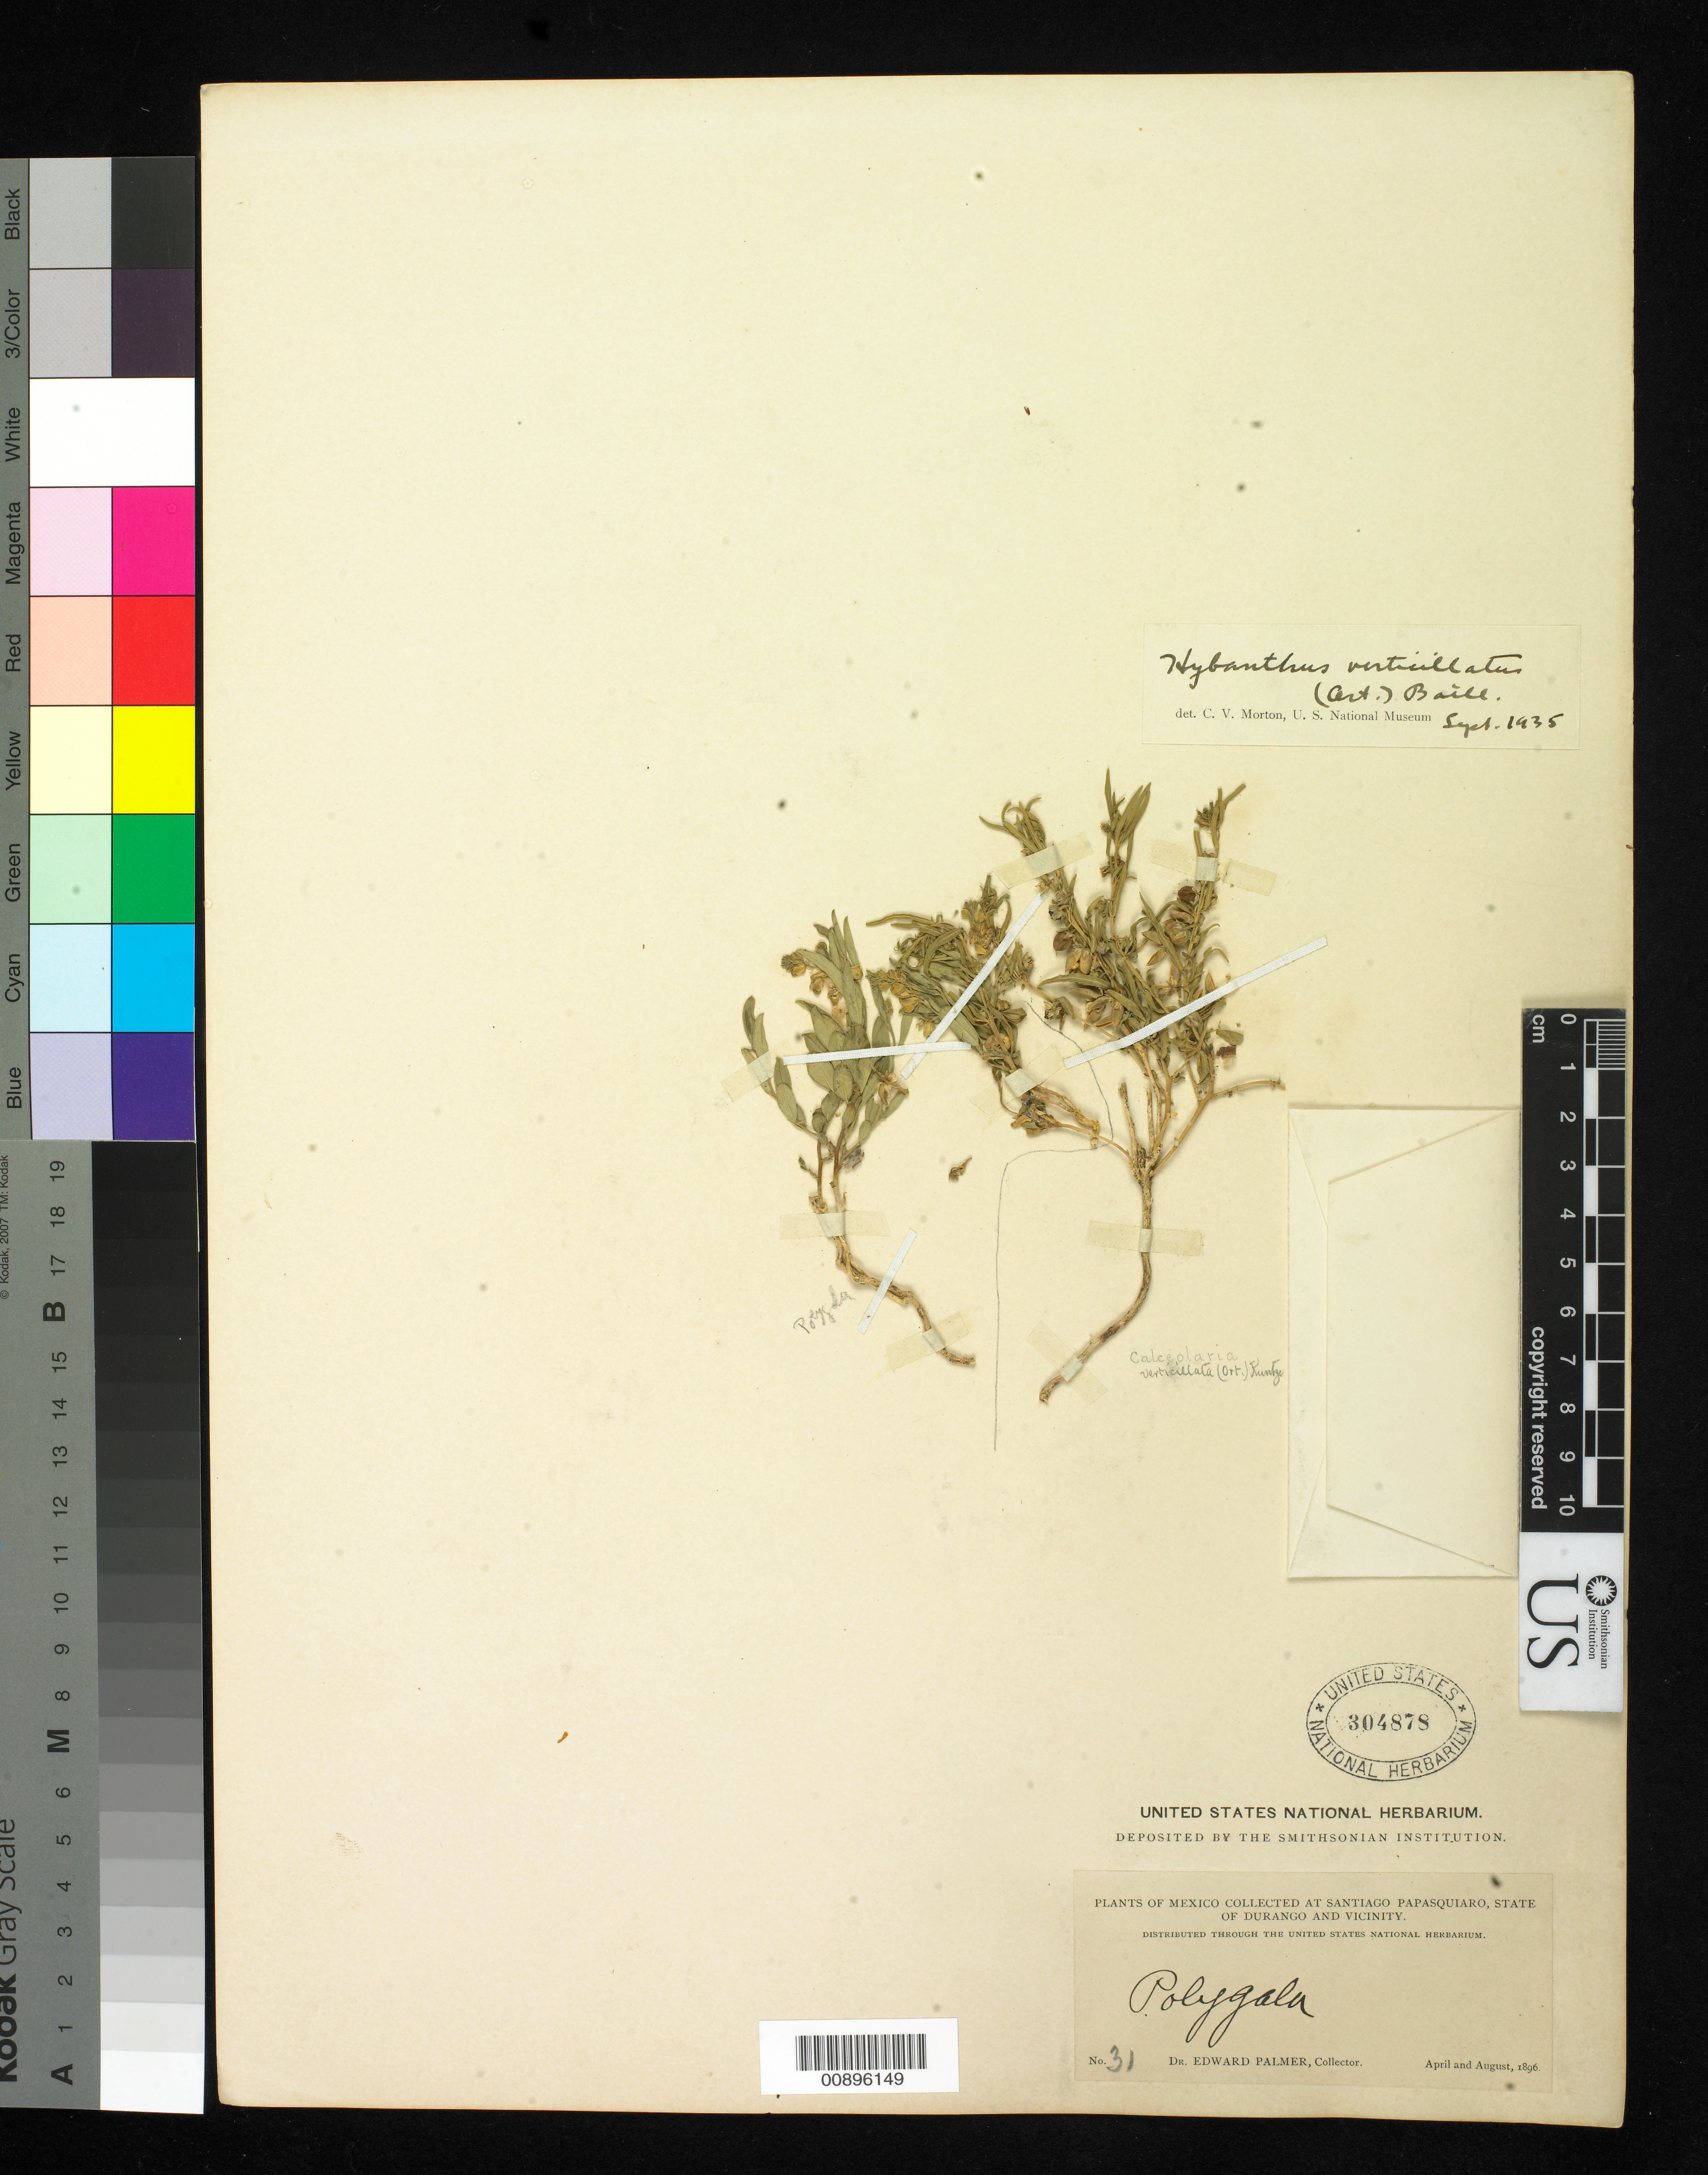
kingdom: Plantae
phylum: Tracheophyta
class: Magnoliopsida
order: Malpighiales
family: Violaceae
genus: Pombalia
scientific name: Pombalia verticillata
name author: (Ortega) Paula-Souza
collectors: E. Palmer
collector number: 31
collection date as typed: Apr 1896 to -- Aug 1896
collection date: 1896-04/1896-08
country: Mexico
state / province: Durango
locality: Santiago Papasquiaro, Durango and vicinity.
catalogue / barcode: US 304878